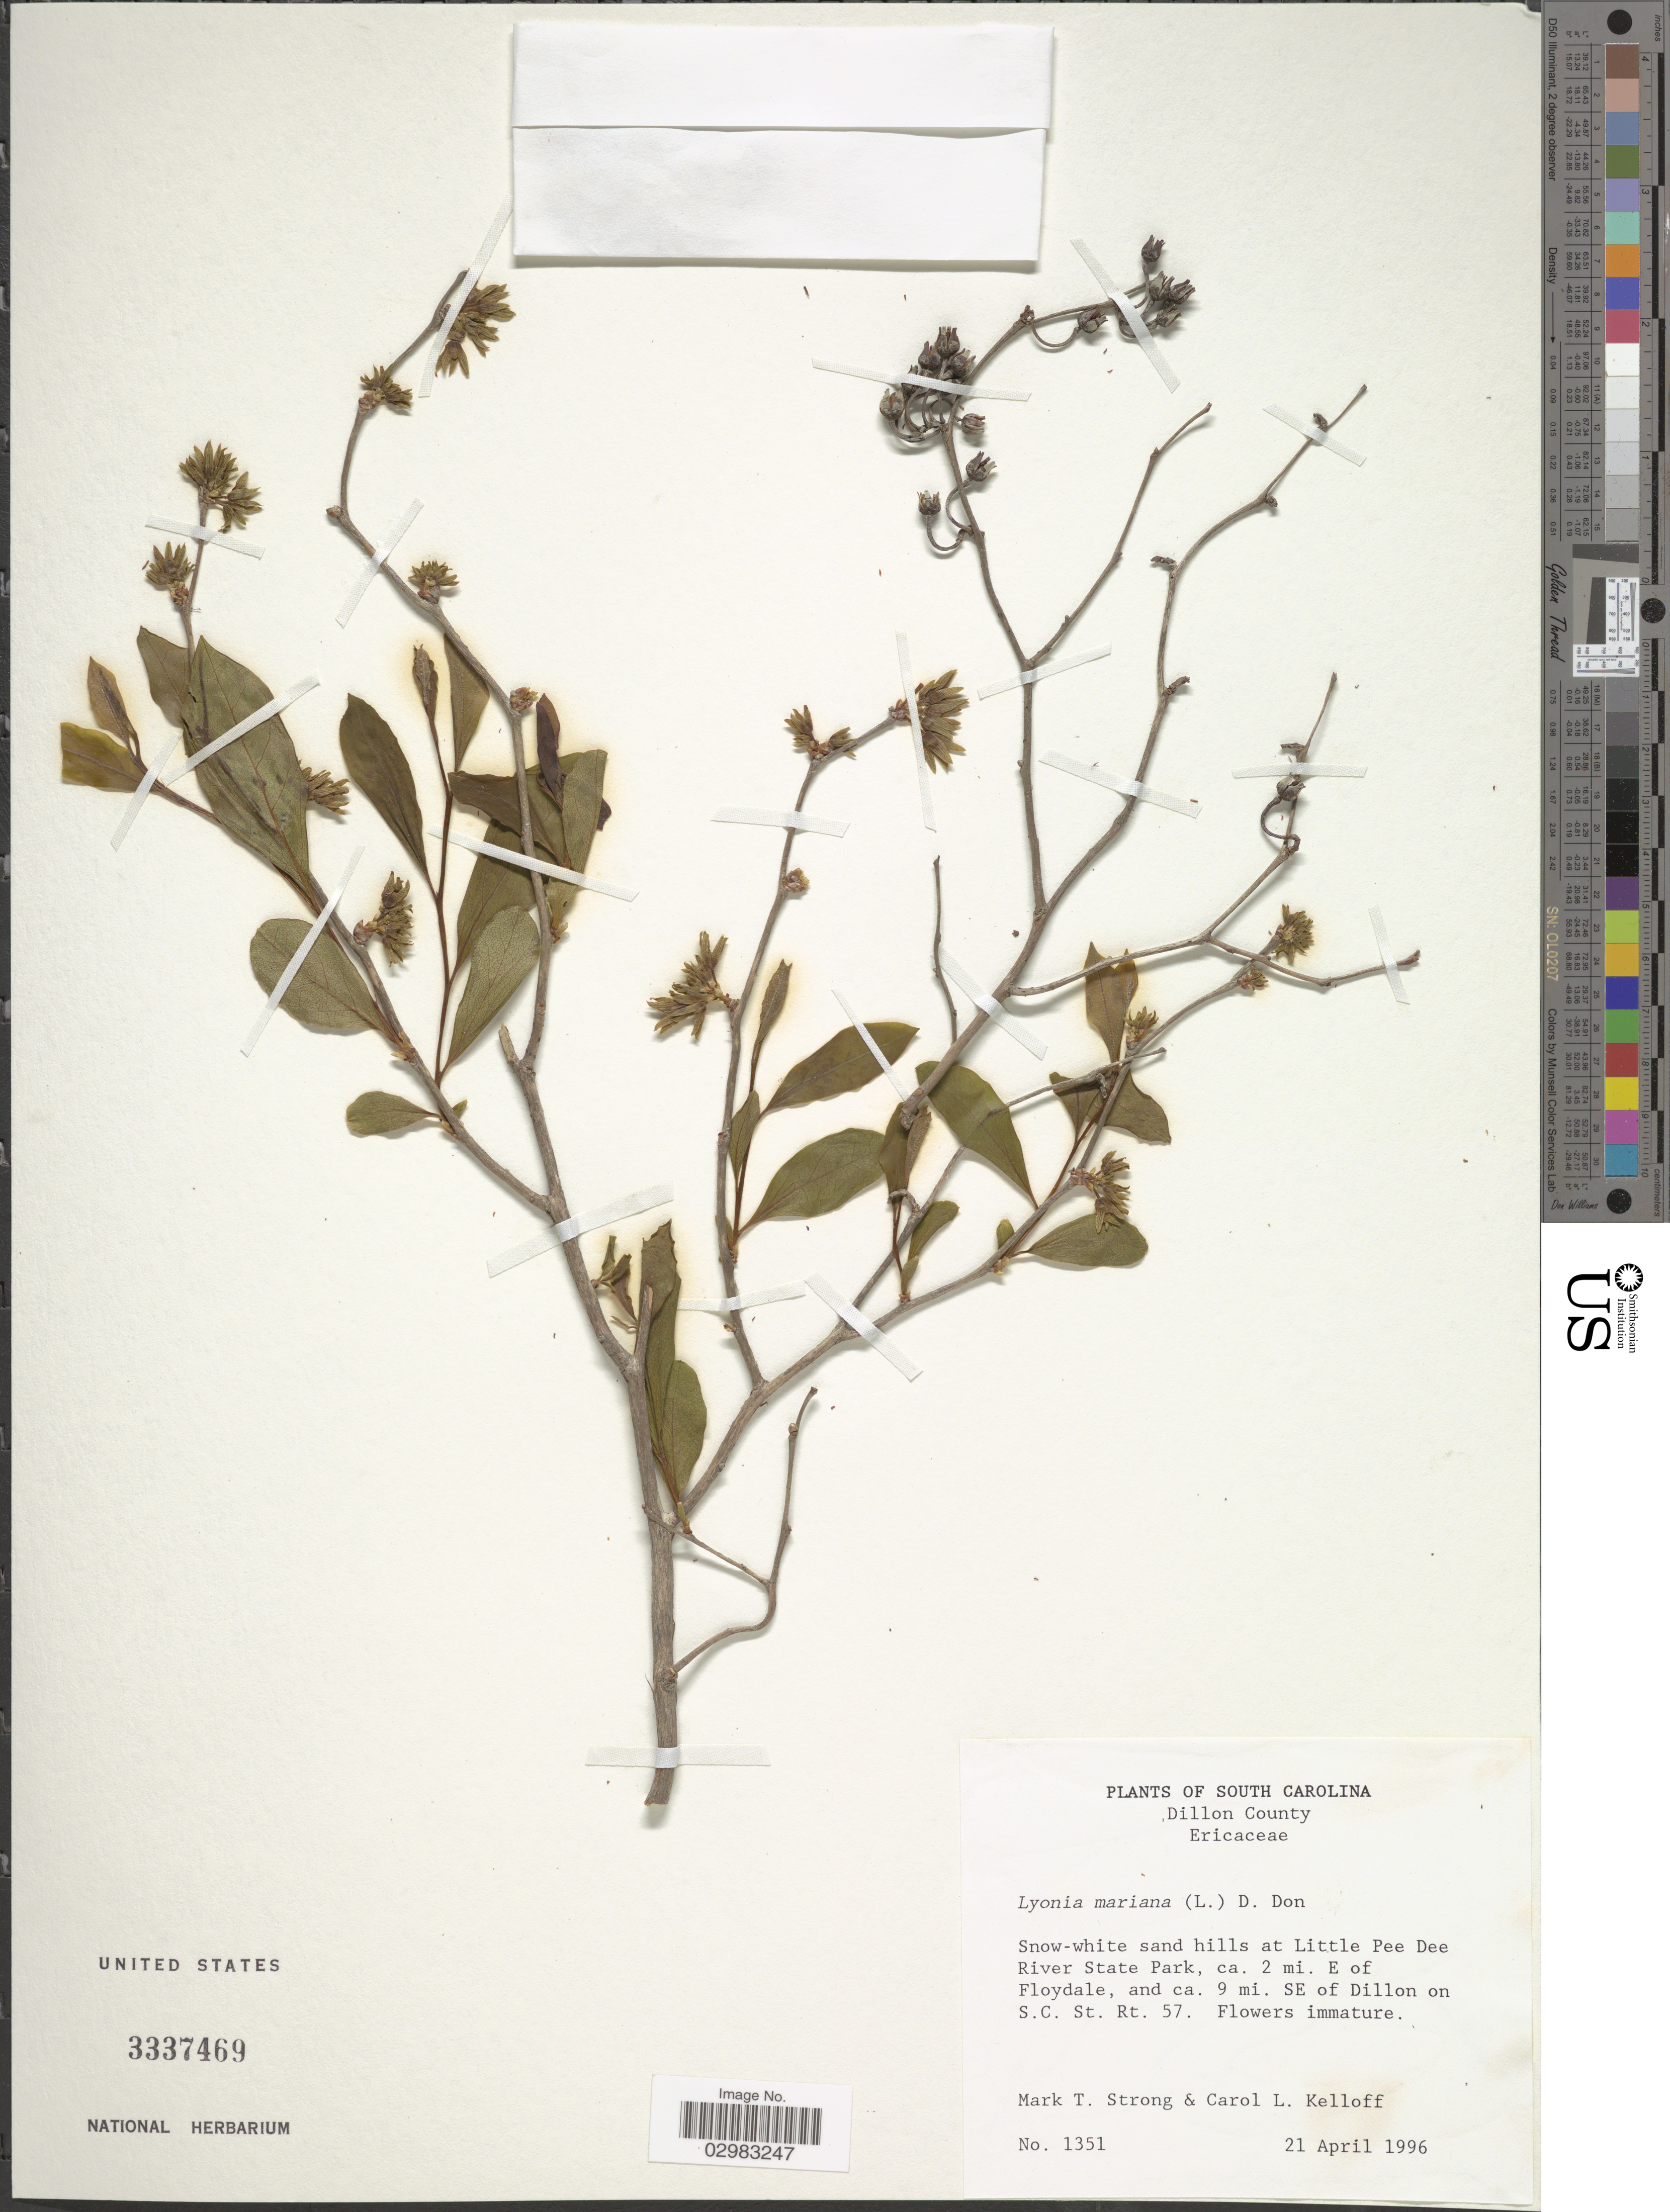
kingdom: Plantae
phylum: Tracheophyta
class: Magnoliopsida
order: Ericales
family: Ericaceae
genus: Lyonia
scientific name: Lyonia mariana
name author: (L.) D. Don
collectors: M. T. Strong & C. L. Kelloff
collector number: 1351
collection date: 1996-04-21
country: United States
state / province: South Carolina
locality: Dillon County. Sand hills at Little Pee Dee River State Park, ca. 2 mi. E of Floydale, and ca. 9 mi. SE of Dillon on S.C. St. Rt. 57.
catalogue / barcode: US 3337469